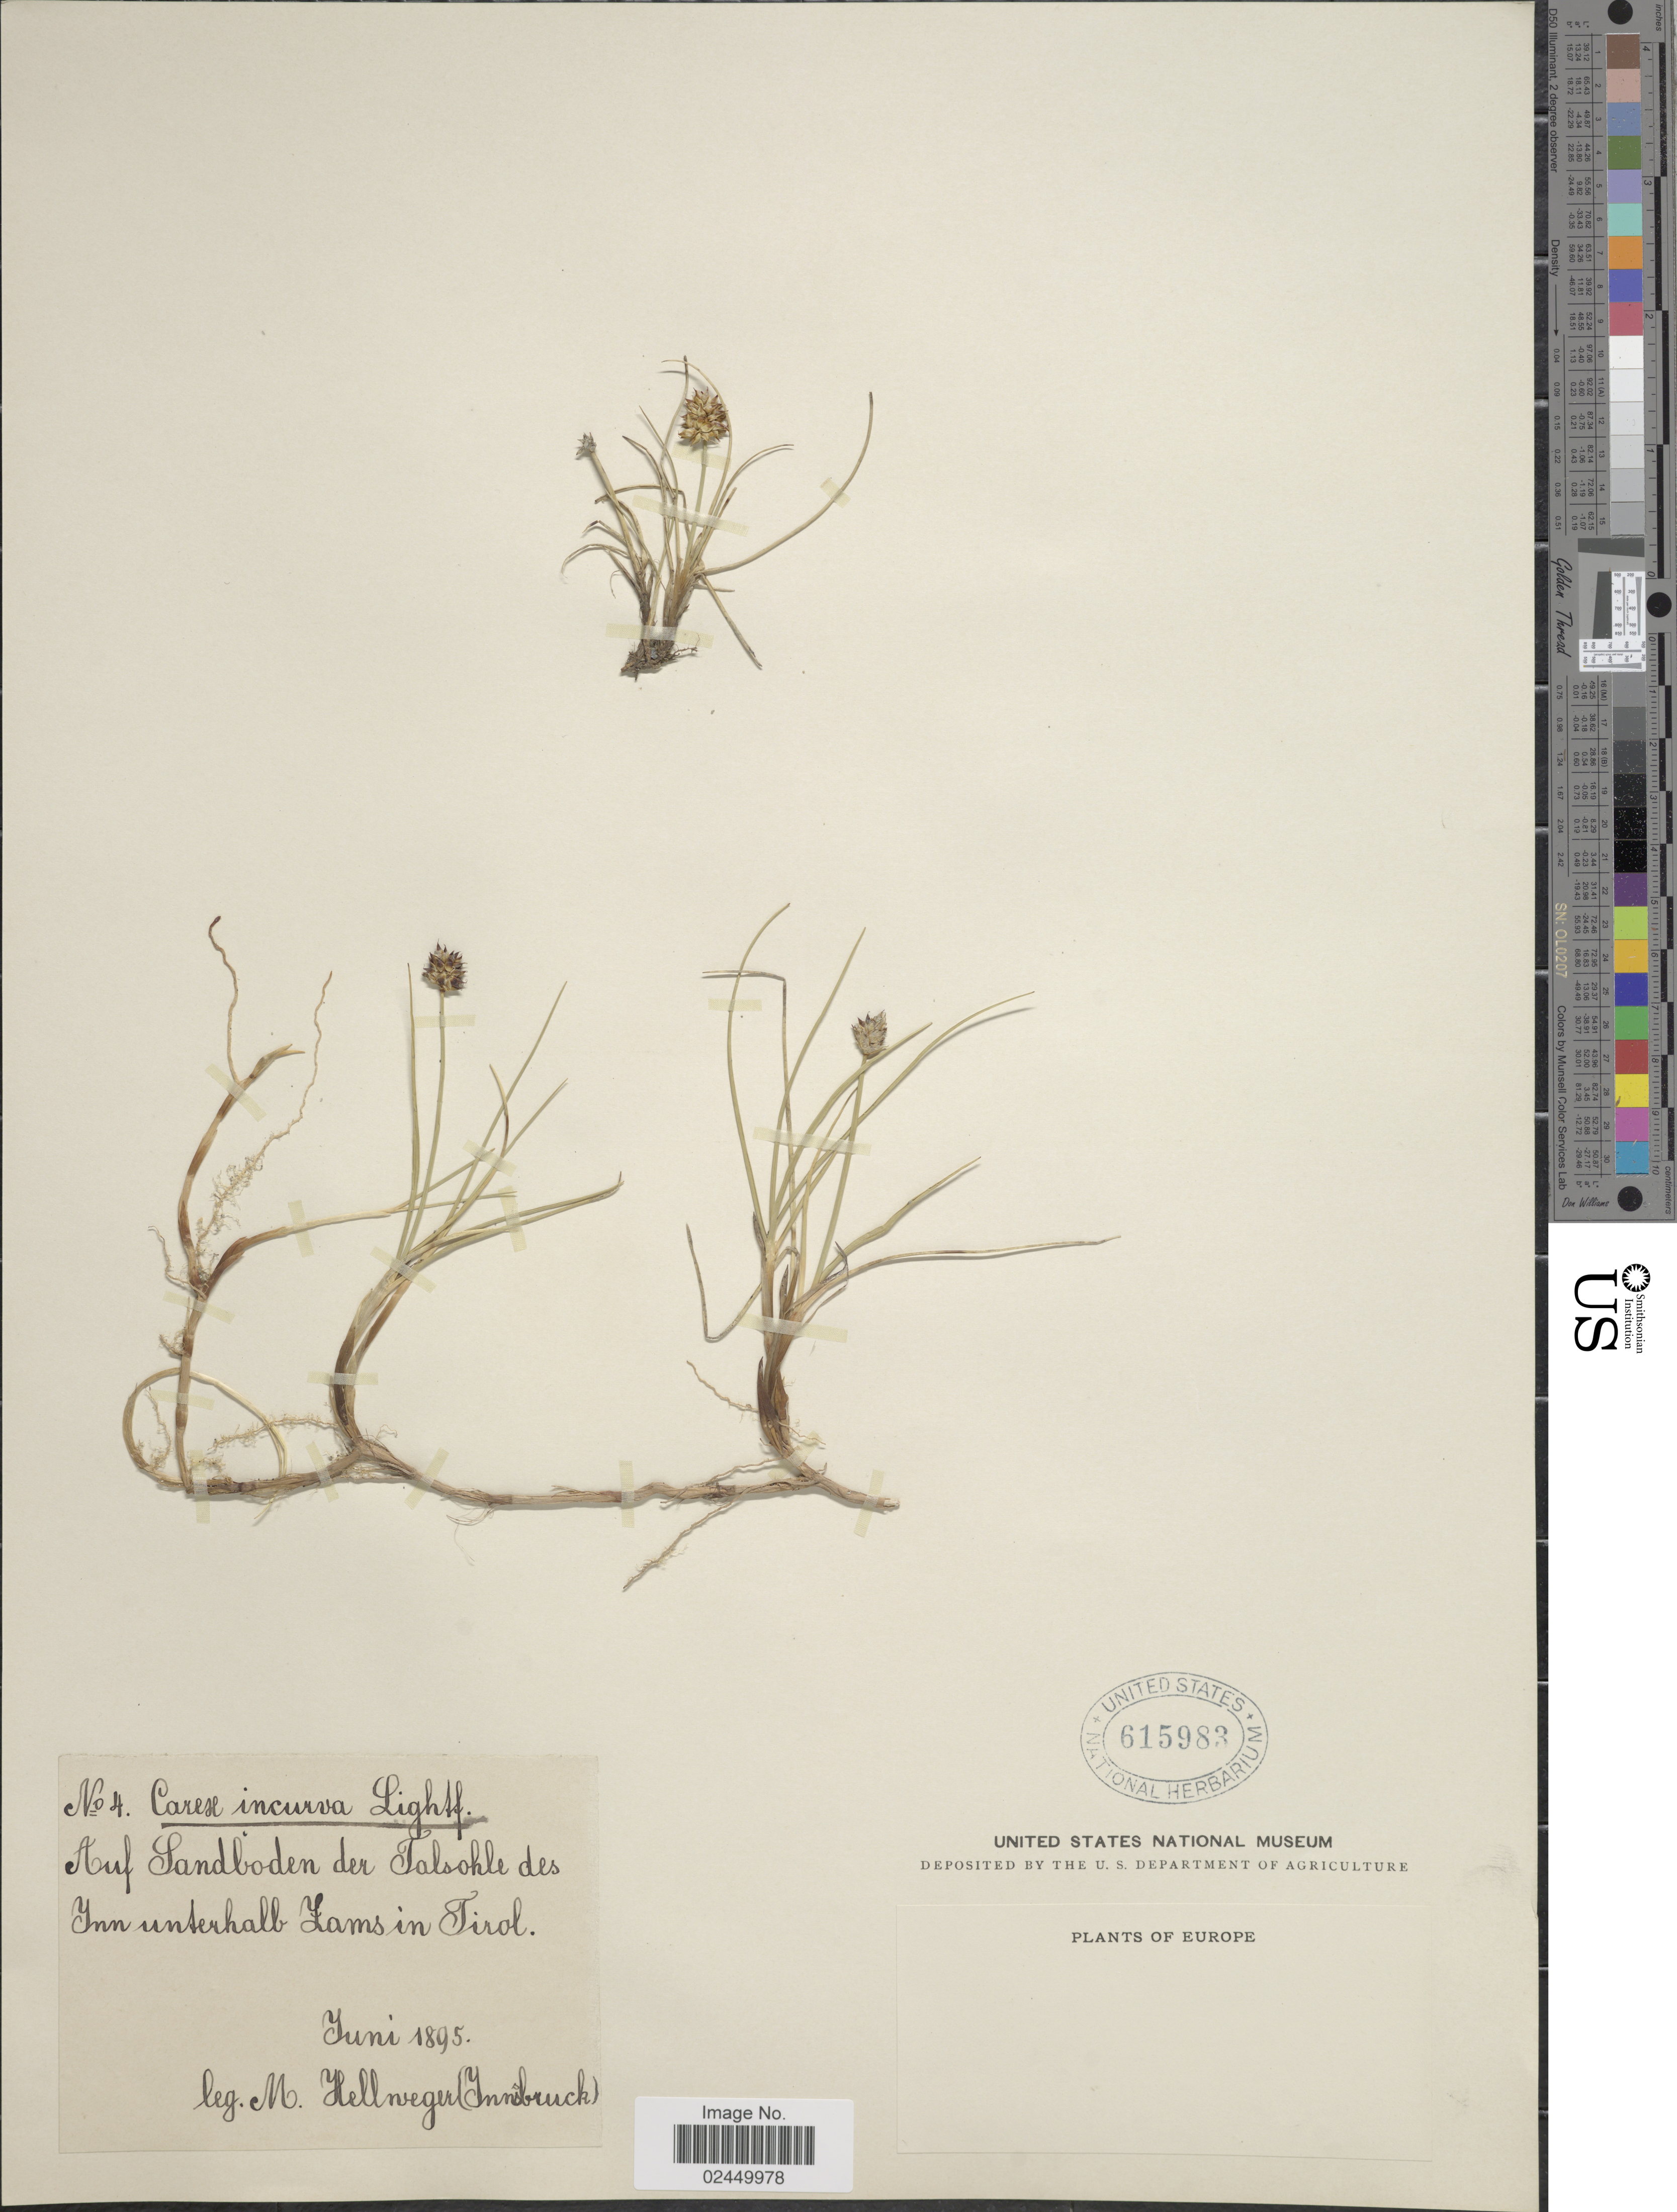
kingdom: Plantae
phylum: Tracheophyta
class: Liliopsida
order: Poales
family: Cyperaceae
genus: Carex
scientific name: Carex maritima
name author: Gunnerus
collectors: M. Hellweger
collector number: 4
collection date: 1895-06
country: Austria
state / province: Tirol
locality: Auf Sandboden der Talsohle des Inn unterhalb Lams in Tirol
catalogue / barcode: US 615983